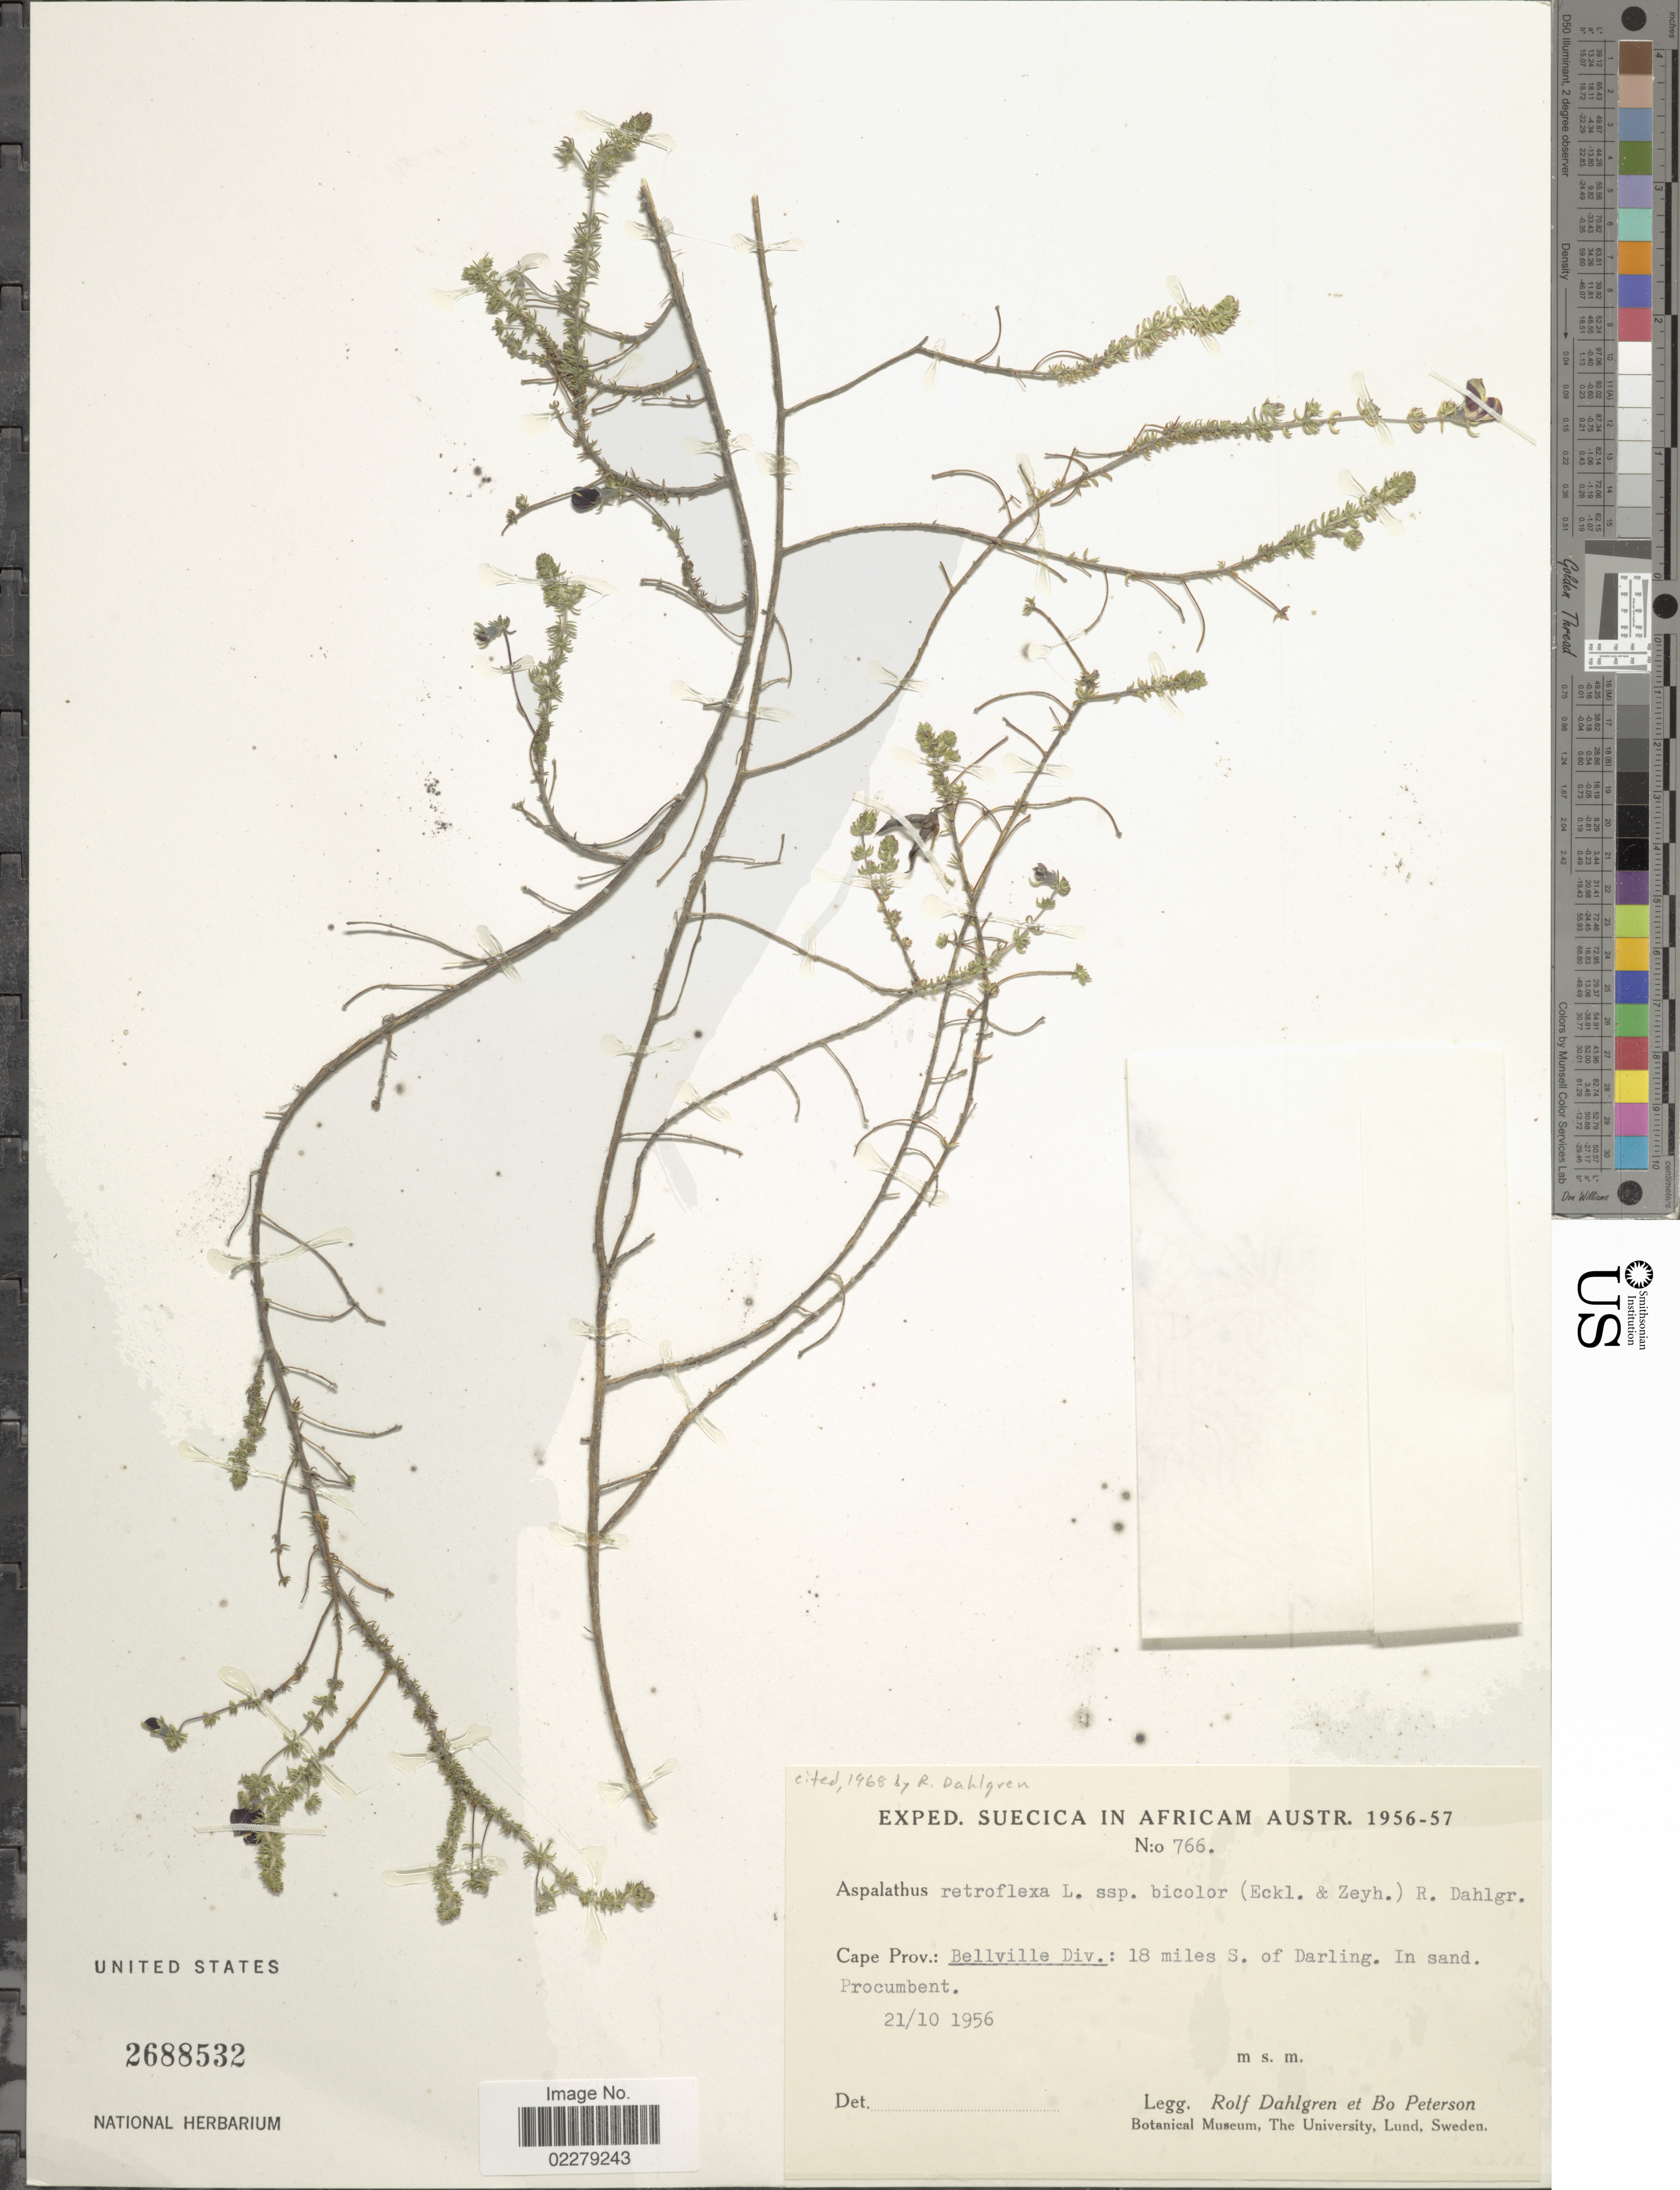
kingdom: Plantae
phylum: Tracheophyta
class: Magnoliopsida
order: Fabales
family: Fabaceae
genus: Aspalathus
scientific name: Aspalathus retroflexa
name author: Eckl. & Zeyh.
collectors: R. Dahlgren & B. H. Peterson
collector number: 766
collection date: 1956-10-21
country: South Africa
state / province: Western Cape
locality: Bellville Div.: 18 miles S. of Darling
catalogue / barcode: US 2688532